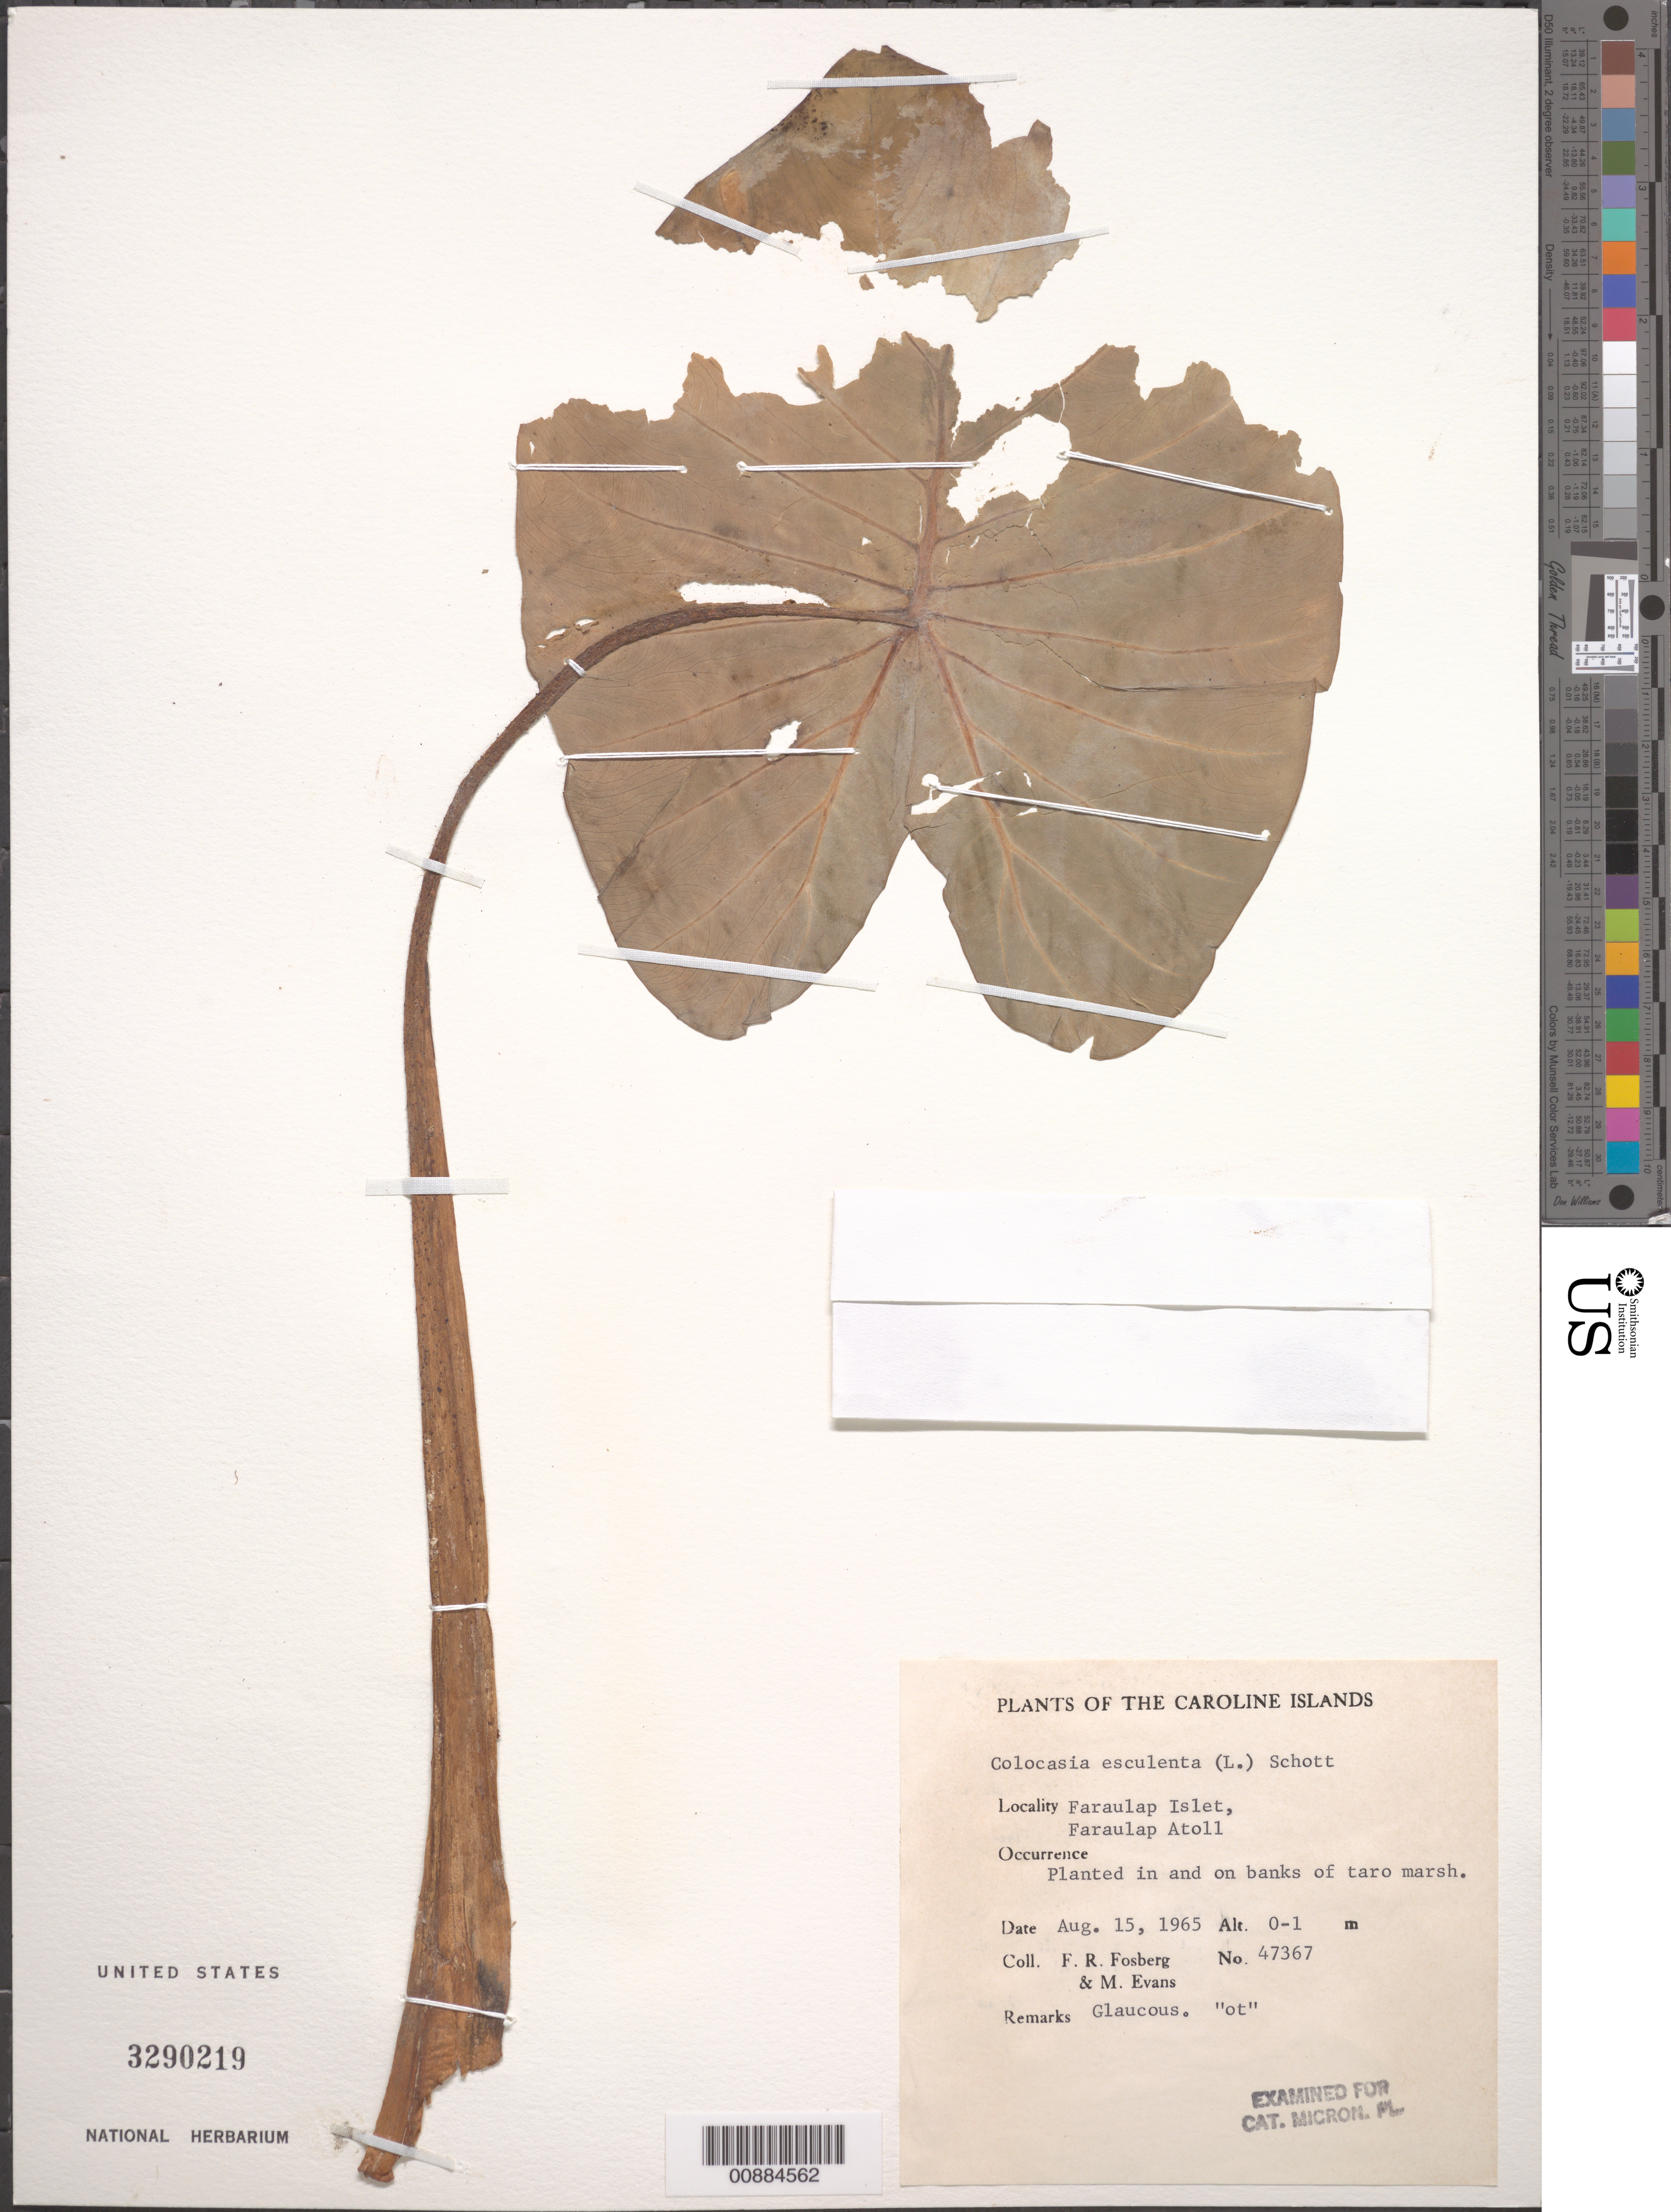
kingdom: Plantae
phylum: Tracheophyta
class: Liliopsida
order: Alismatales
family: Araceae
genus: Colocasia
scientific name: Colocasia esculenta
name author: (L.) Schott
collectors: F. R. Fosberg & V. Evans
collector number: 47367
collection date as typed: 15 Aug 1965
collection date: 1965-08-15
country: Micronesia, Federated States of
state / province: Yap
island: Faraulep Atoll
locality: Faraulap Islet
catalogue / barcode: US 3290219